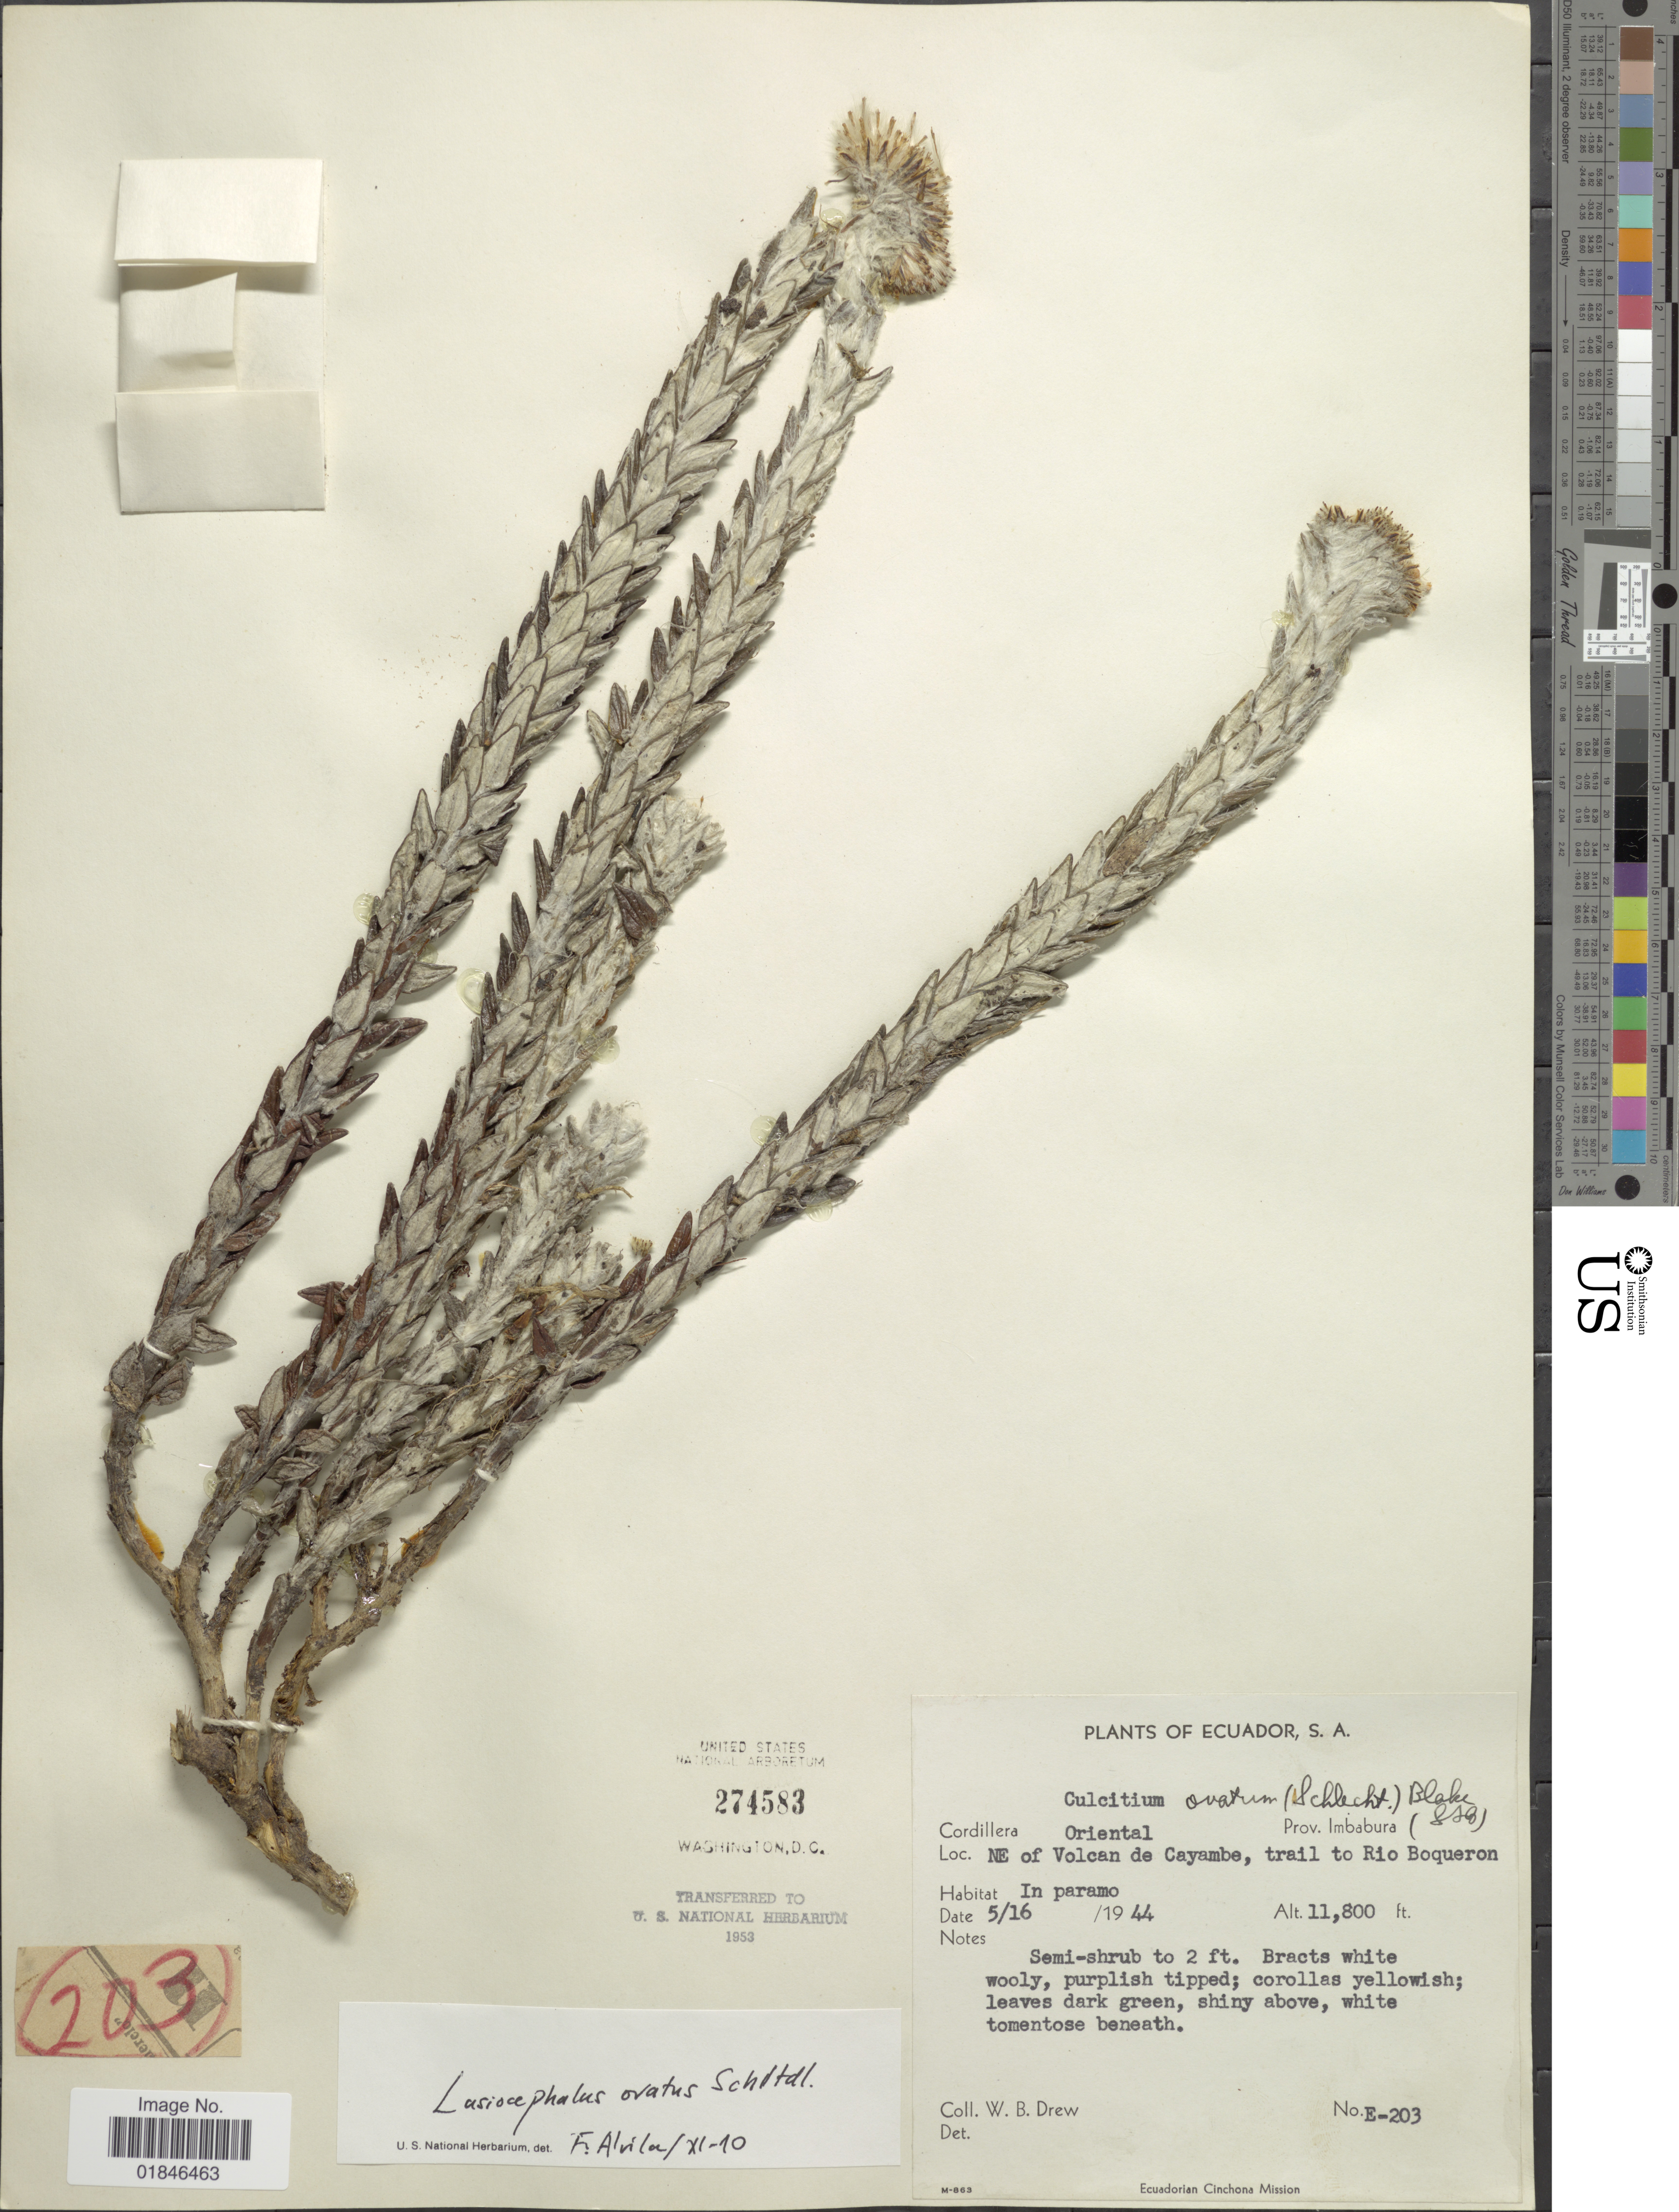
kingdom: Plantae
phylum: Tracheophyta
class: Magnoliopsida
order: Asterales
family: Asteraceae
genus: Senecio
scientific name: Senecio superandinus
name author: Cuatrec.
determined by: Salomon, Luciana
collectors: W. B. Drew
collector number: E-203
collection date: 1944-05-16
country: Ecuador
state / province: Imbabura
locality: NE of Volcan de Cayambe, trail to Rio Boqueron, Prov. Imbabura. Oriental.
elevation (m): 3597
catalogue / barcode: US 274583